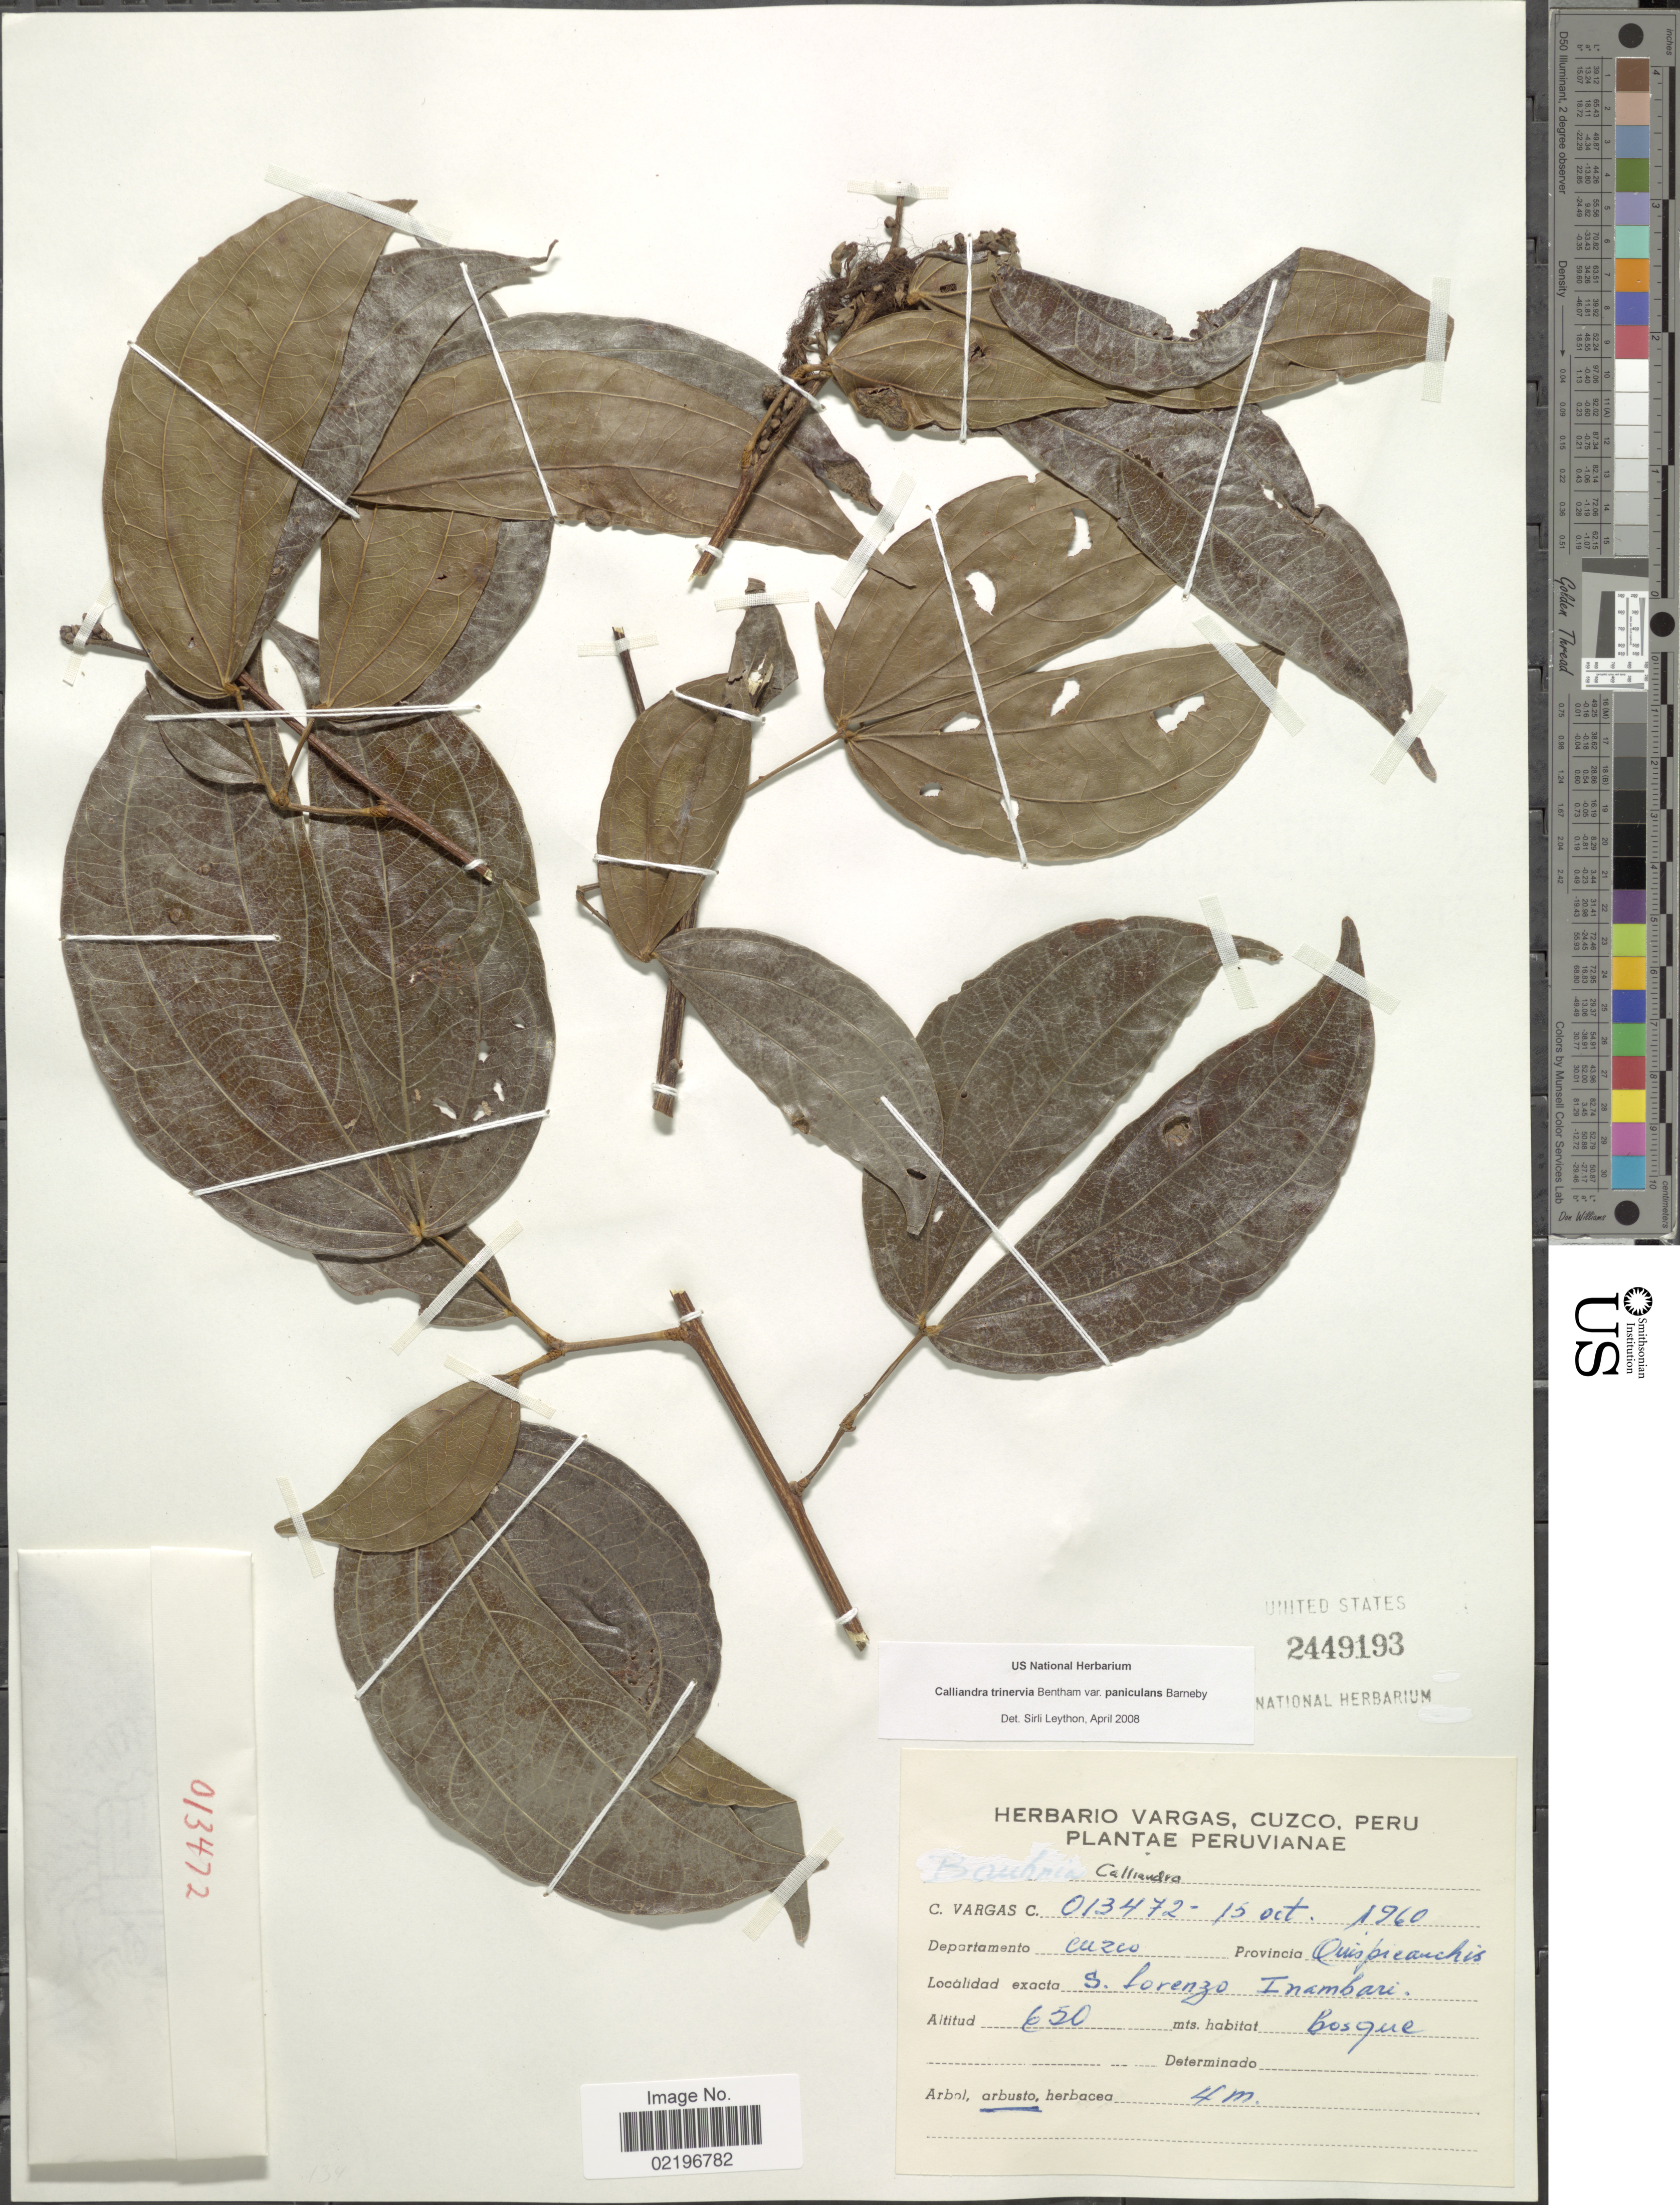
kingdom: Plantae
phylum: Tracheophyta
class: Magnoliopsida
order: Fabales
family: Fabaceae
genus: Calliandra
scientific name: Calliandra trinervia var. paniculans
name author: Barneby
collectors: C. Vargas Calderón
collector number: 013472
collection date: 1960-10-15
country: Peru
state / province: Cusco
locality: Peruvianae. departamento Cuzco. Provencia Quispicanchis S. Lorenzo Inambari.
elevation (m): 650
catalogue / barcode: US 2449193